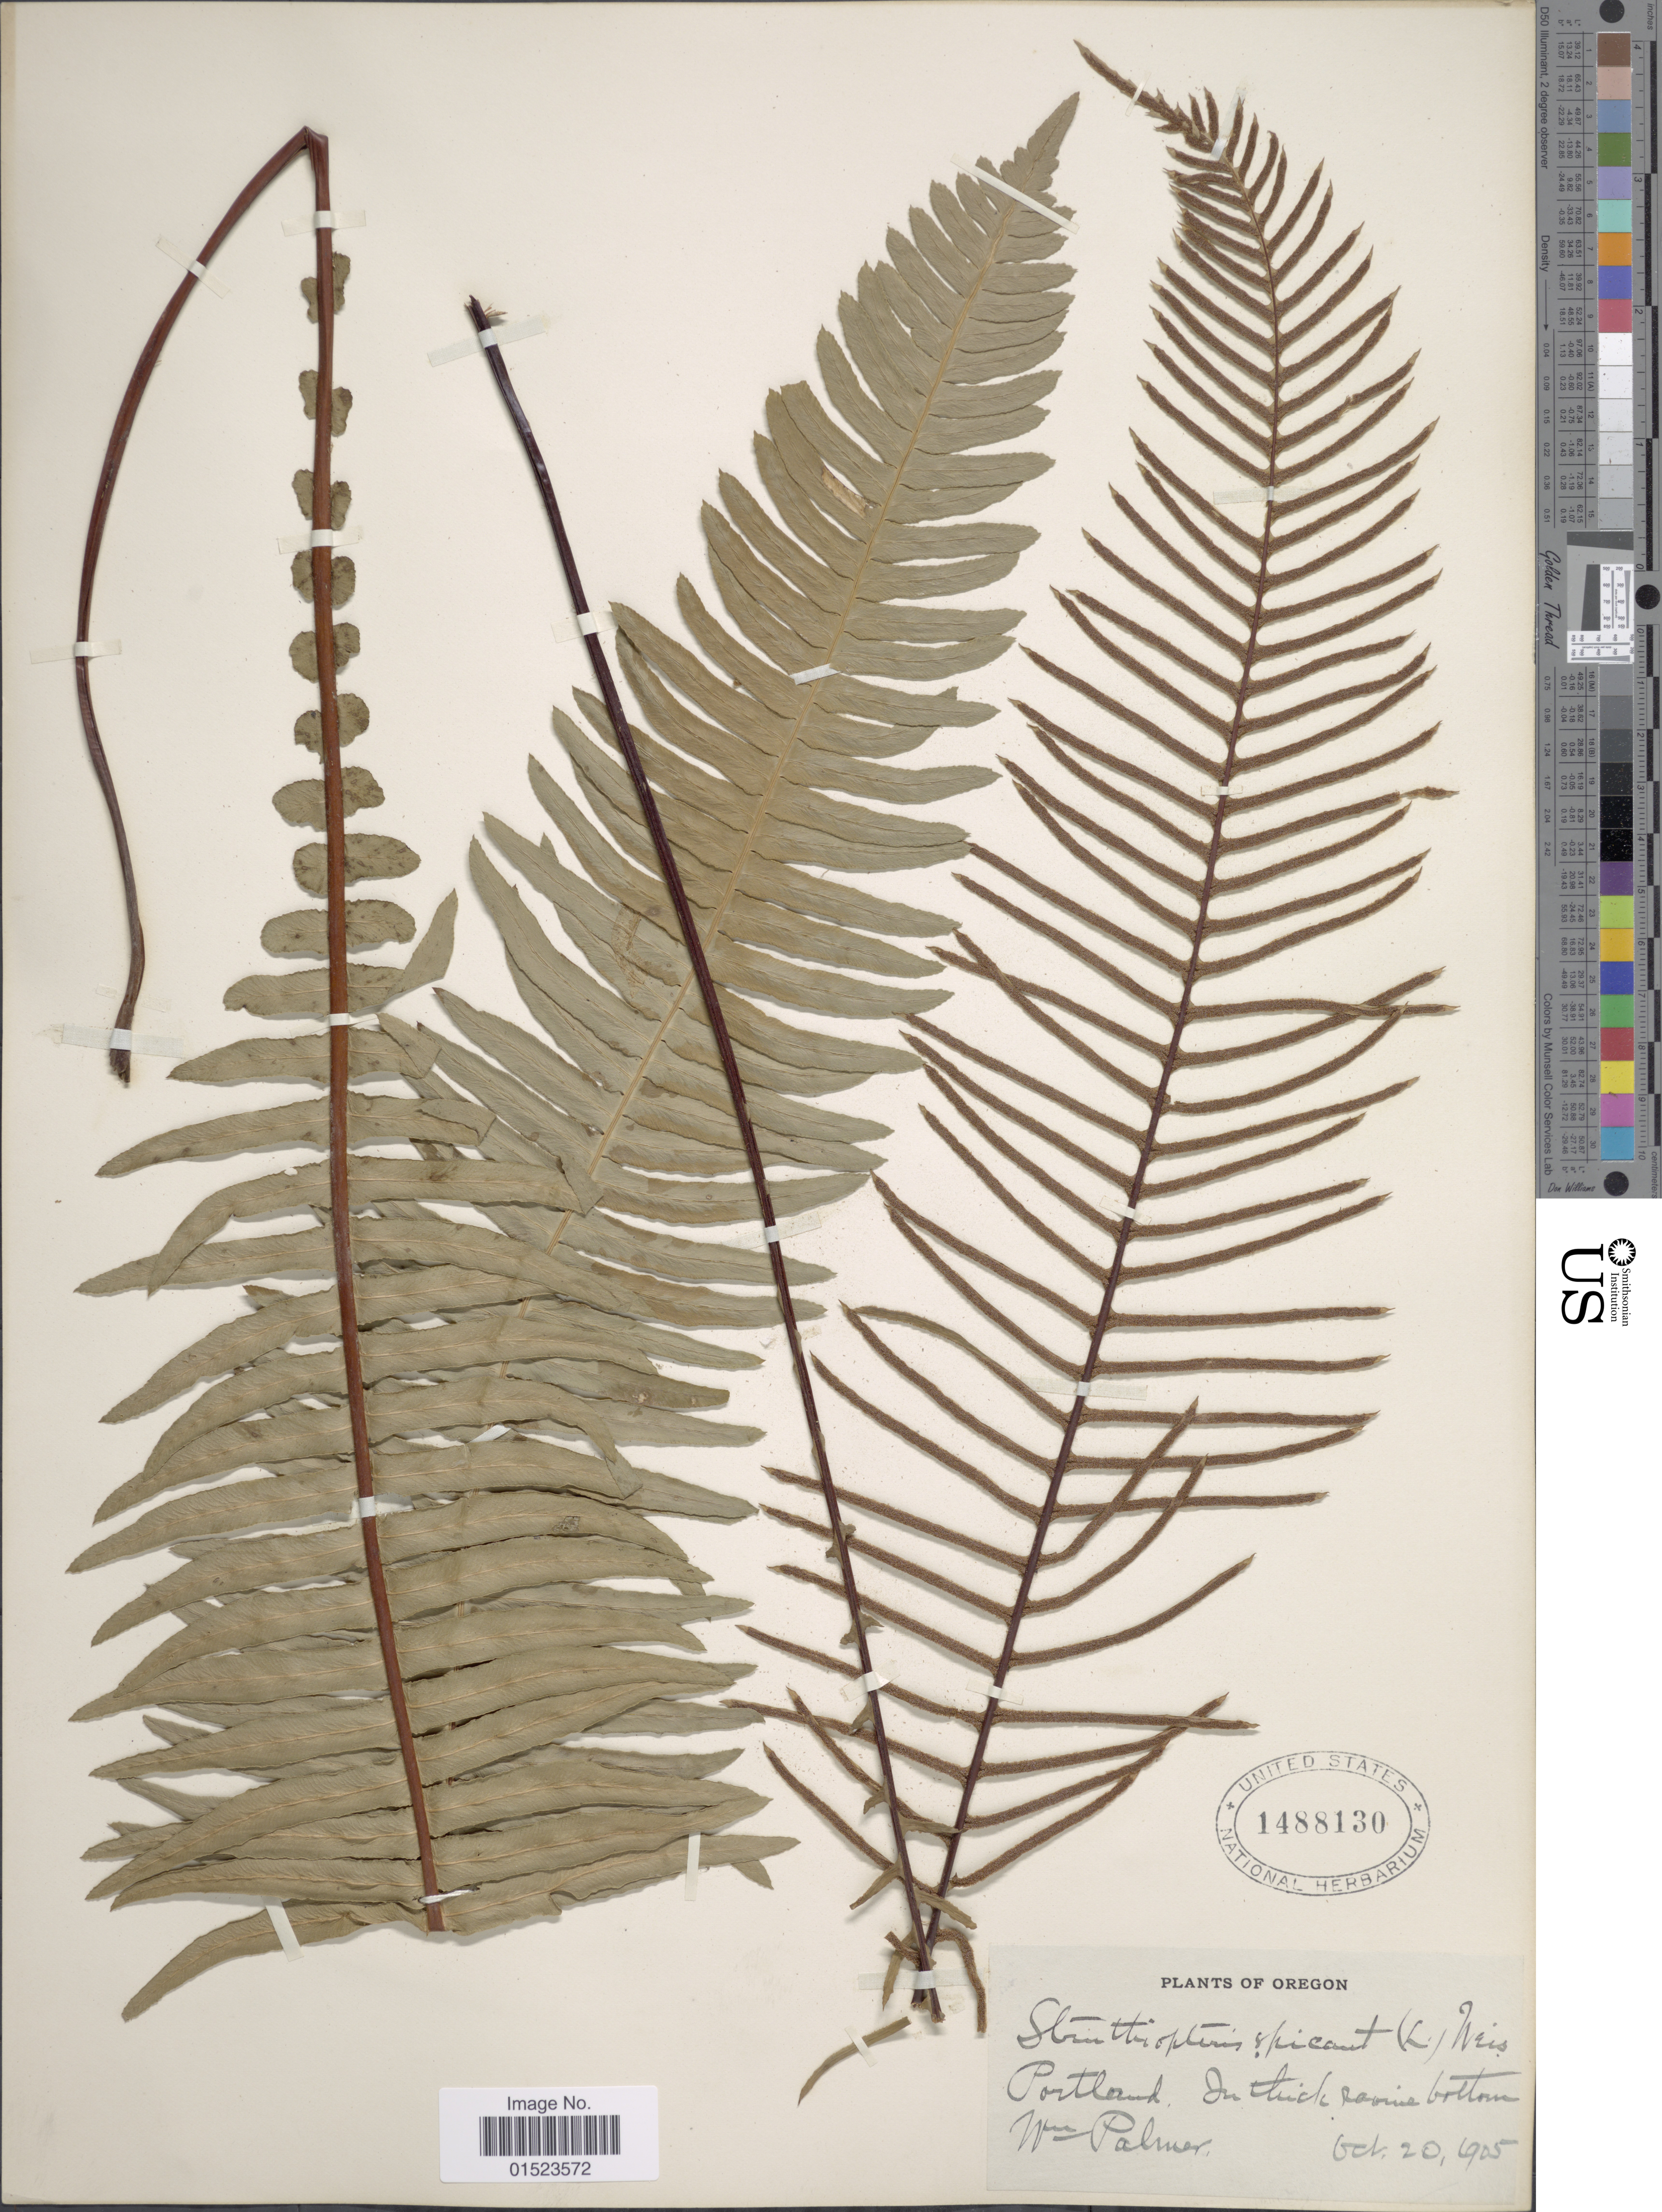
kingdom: Plantae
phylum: Tracheophyta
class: Polypodiopsida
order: Polypodiales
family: Blechnaceae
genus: Blechnum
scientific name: Blechnum spicant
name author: (L.) Sm.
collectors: W. Palmer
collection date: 1905-10-20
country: United States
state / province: Oregon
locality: Portland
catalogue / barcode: US 1488130